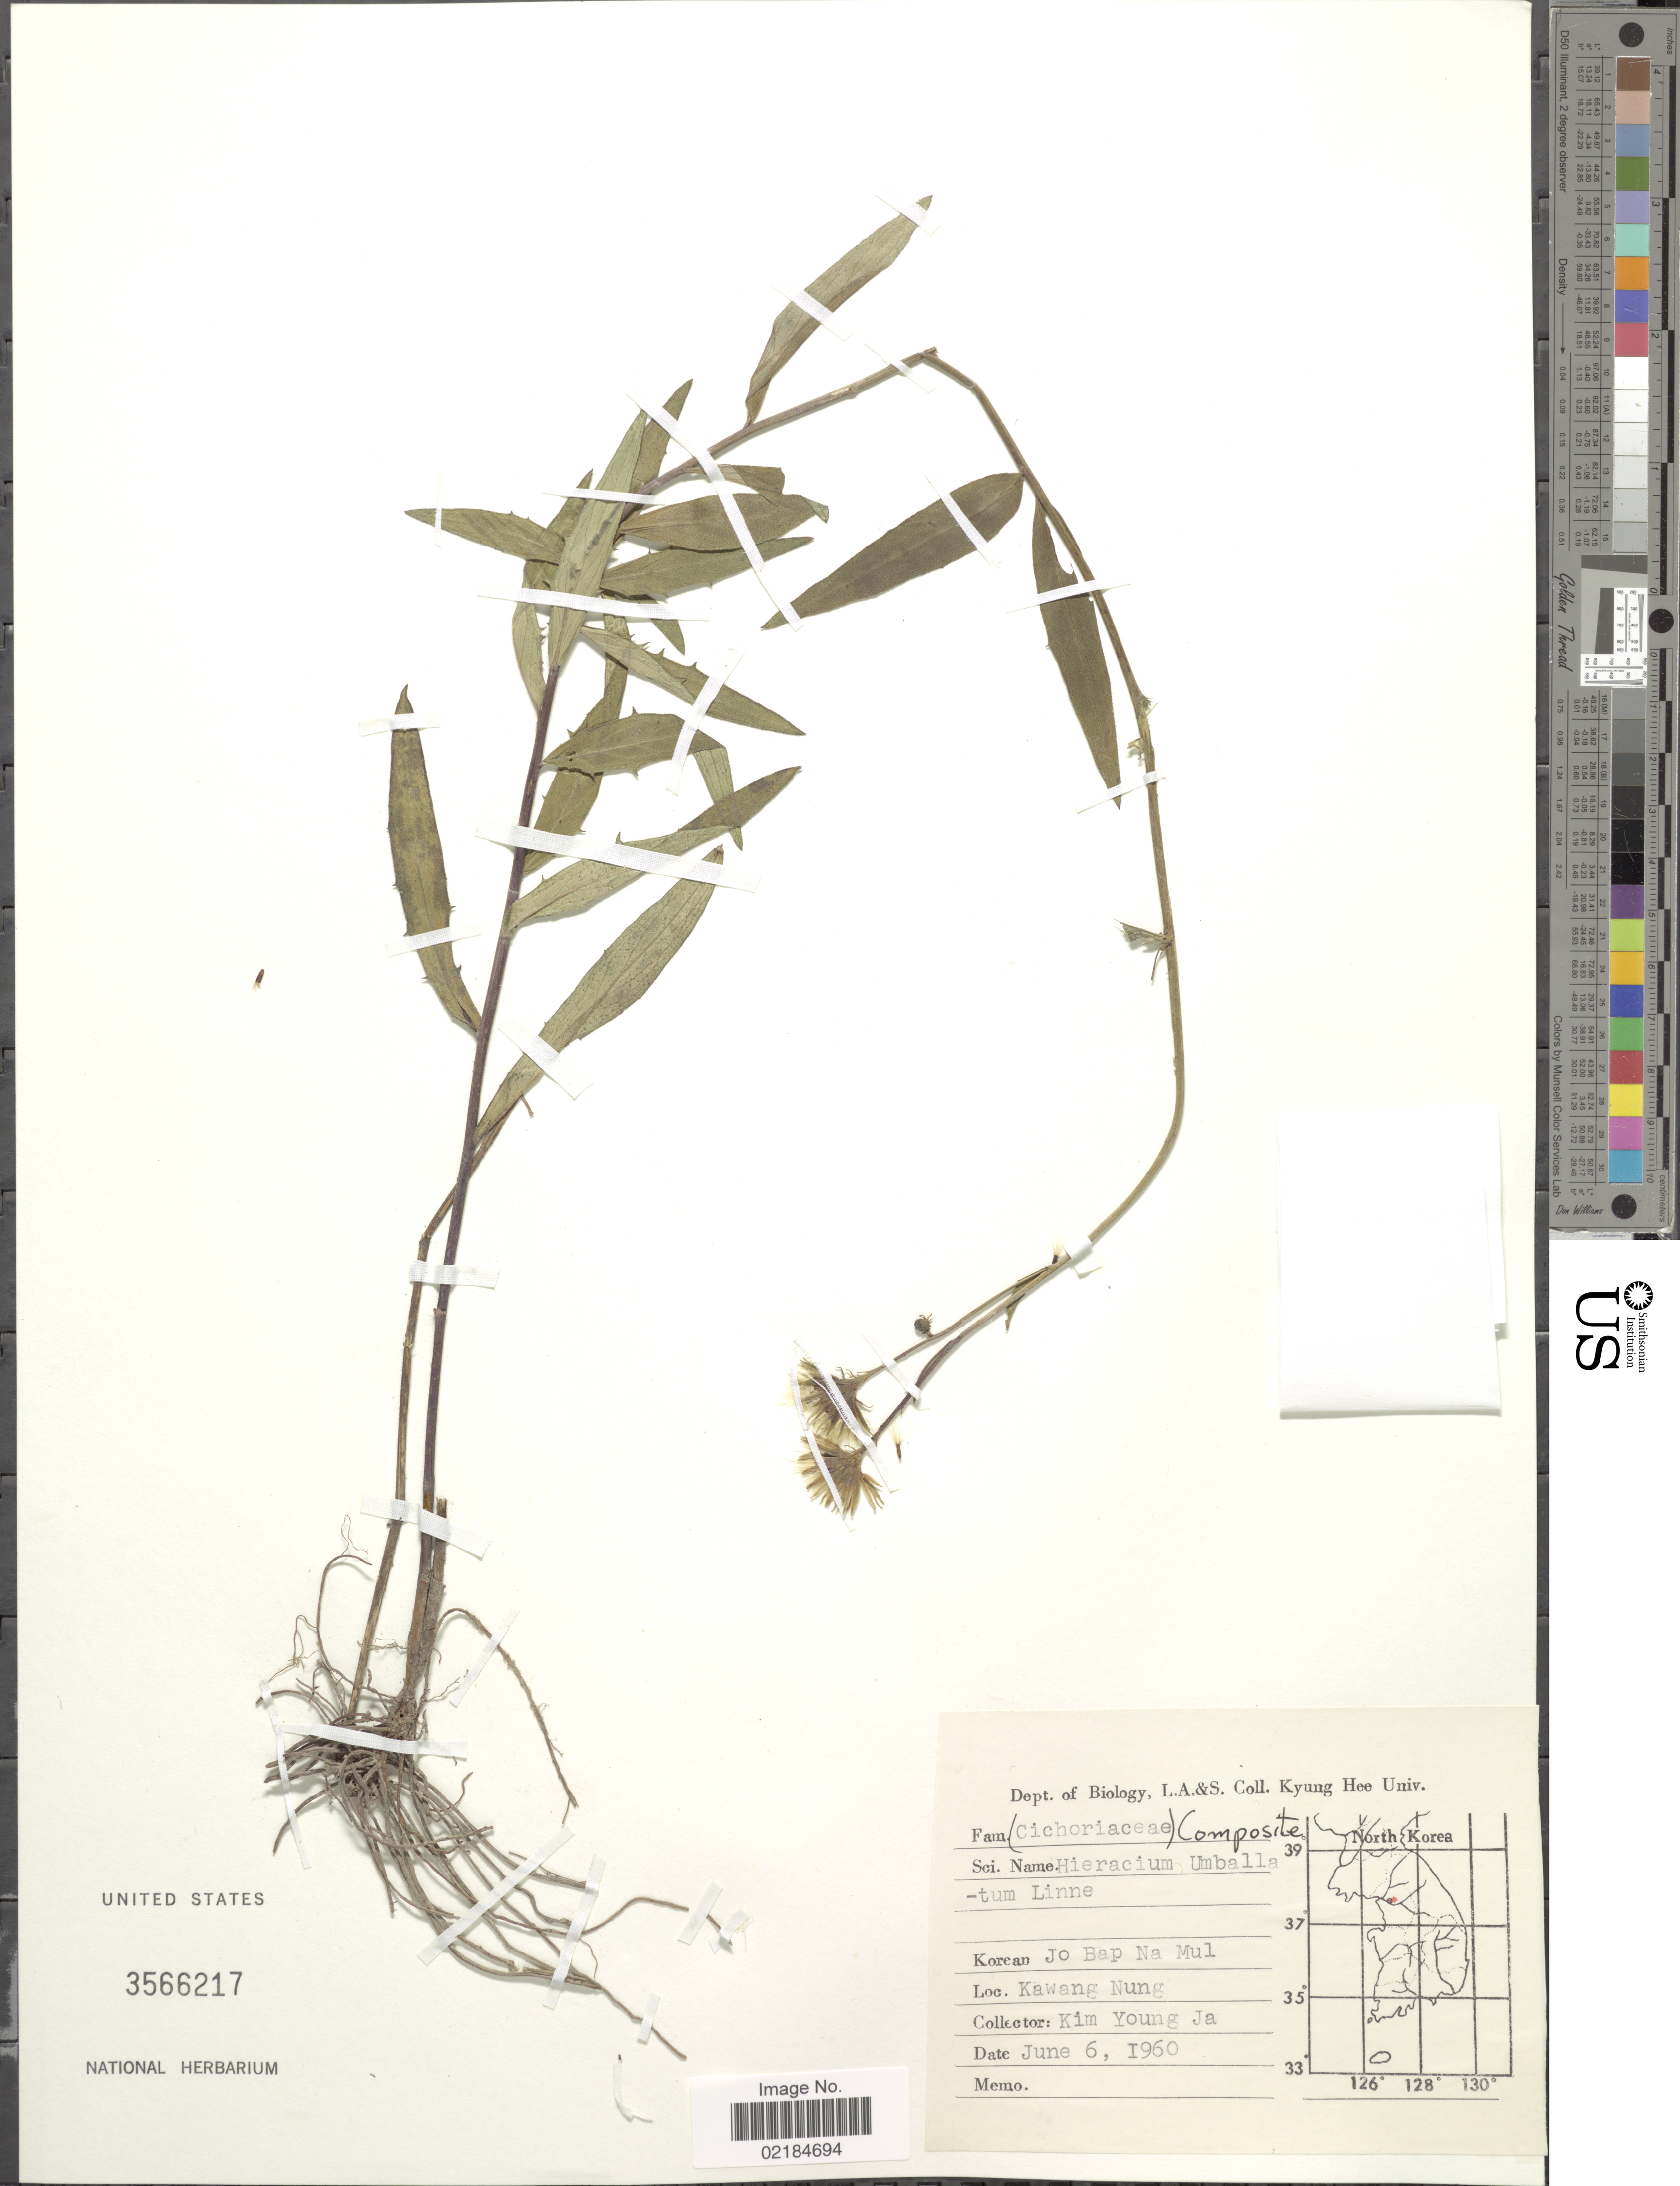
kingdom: Plantae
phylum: Tracheophyta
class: Magnoliopsida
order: Asterales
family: Asteraceae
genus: Hieracium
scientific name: Hieracium umbellatum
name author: L.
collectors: K. Ja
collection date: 1960-06-06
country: South Korea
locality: Kawang Nung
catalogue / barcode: US 3566217